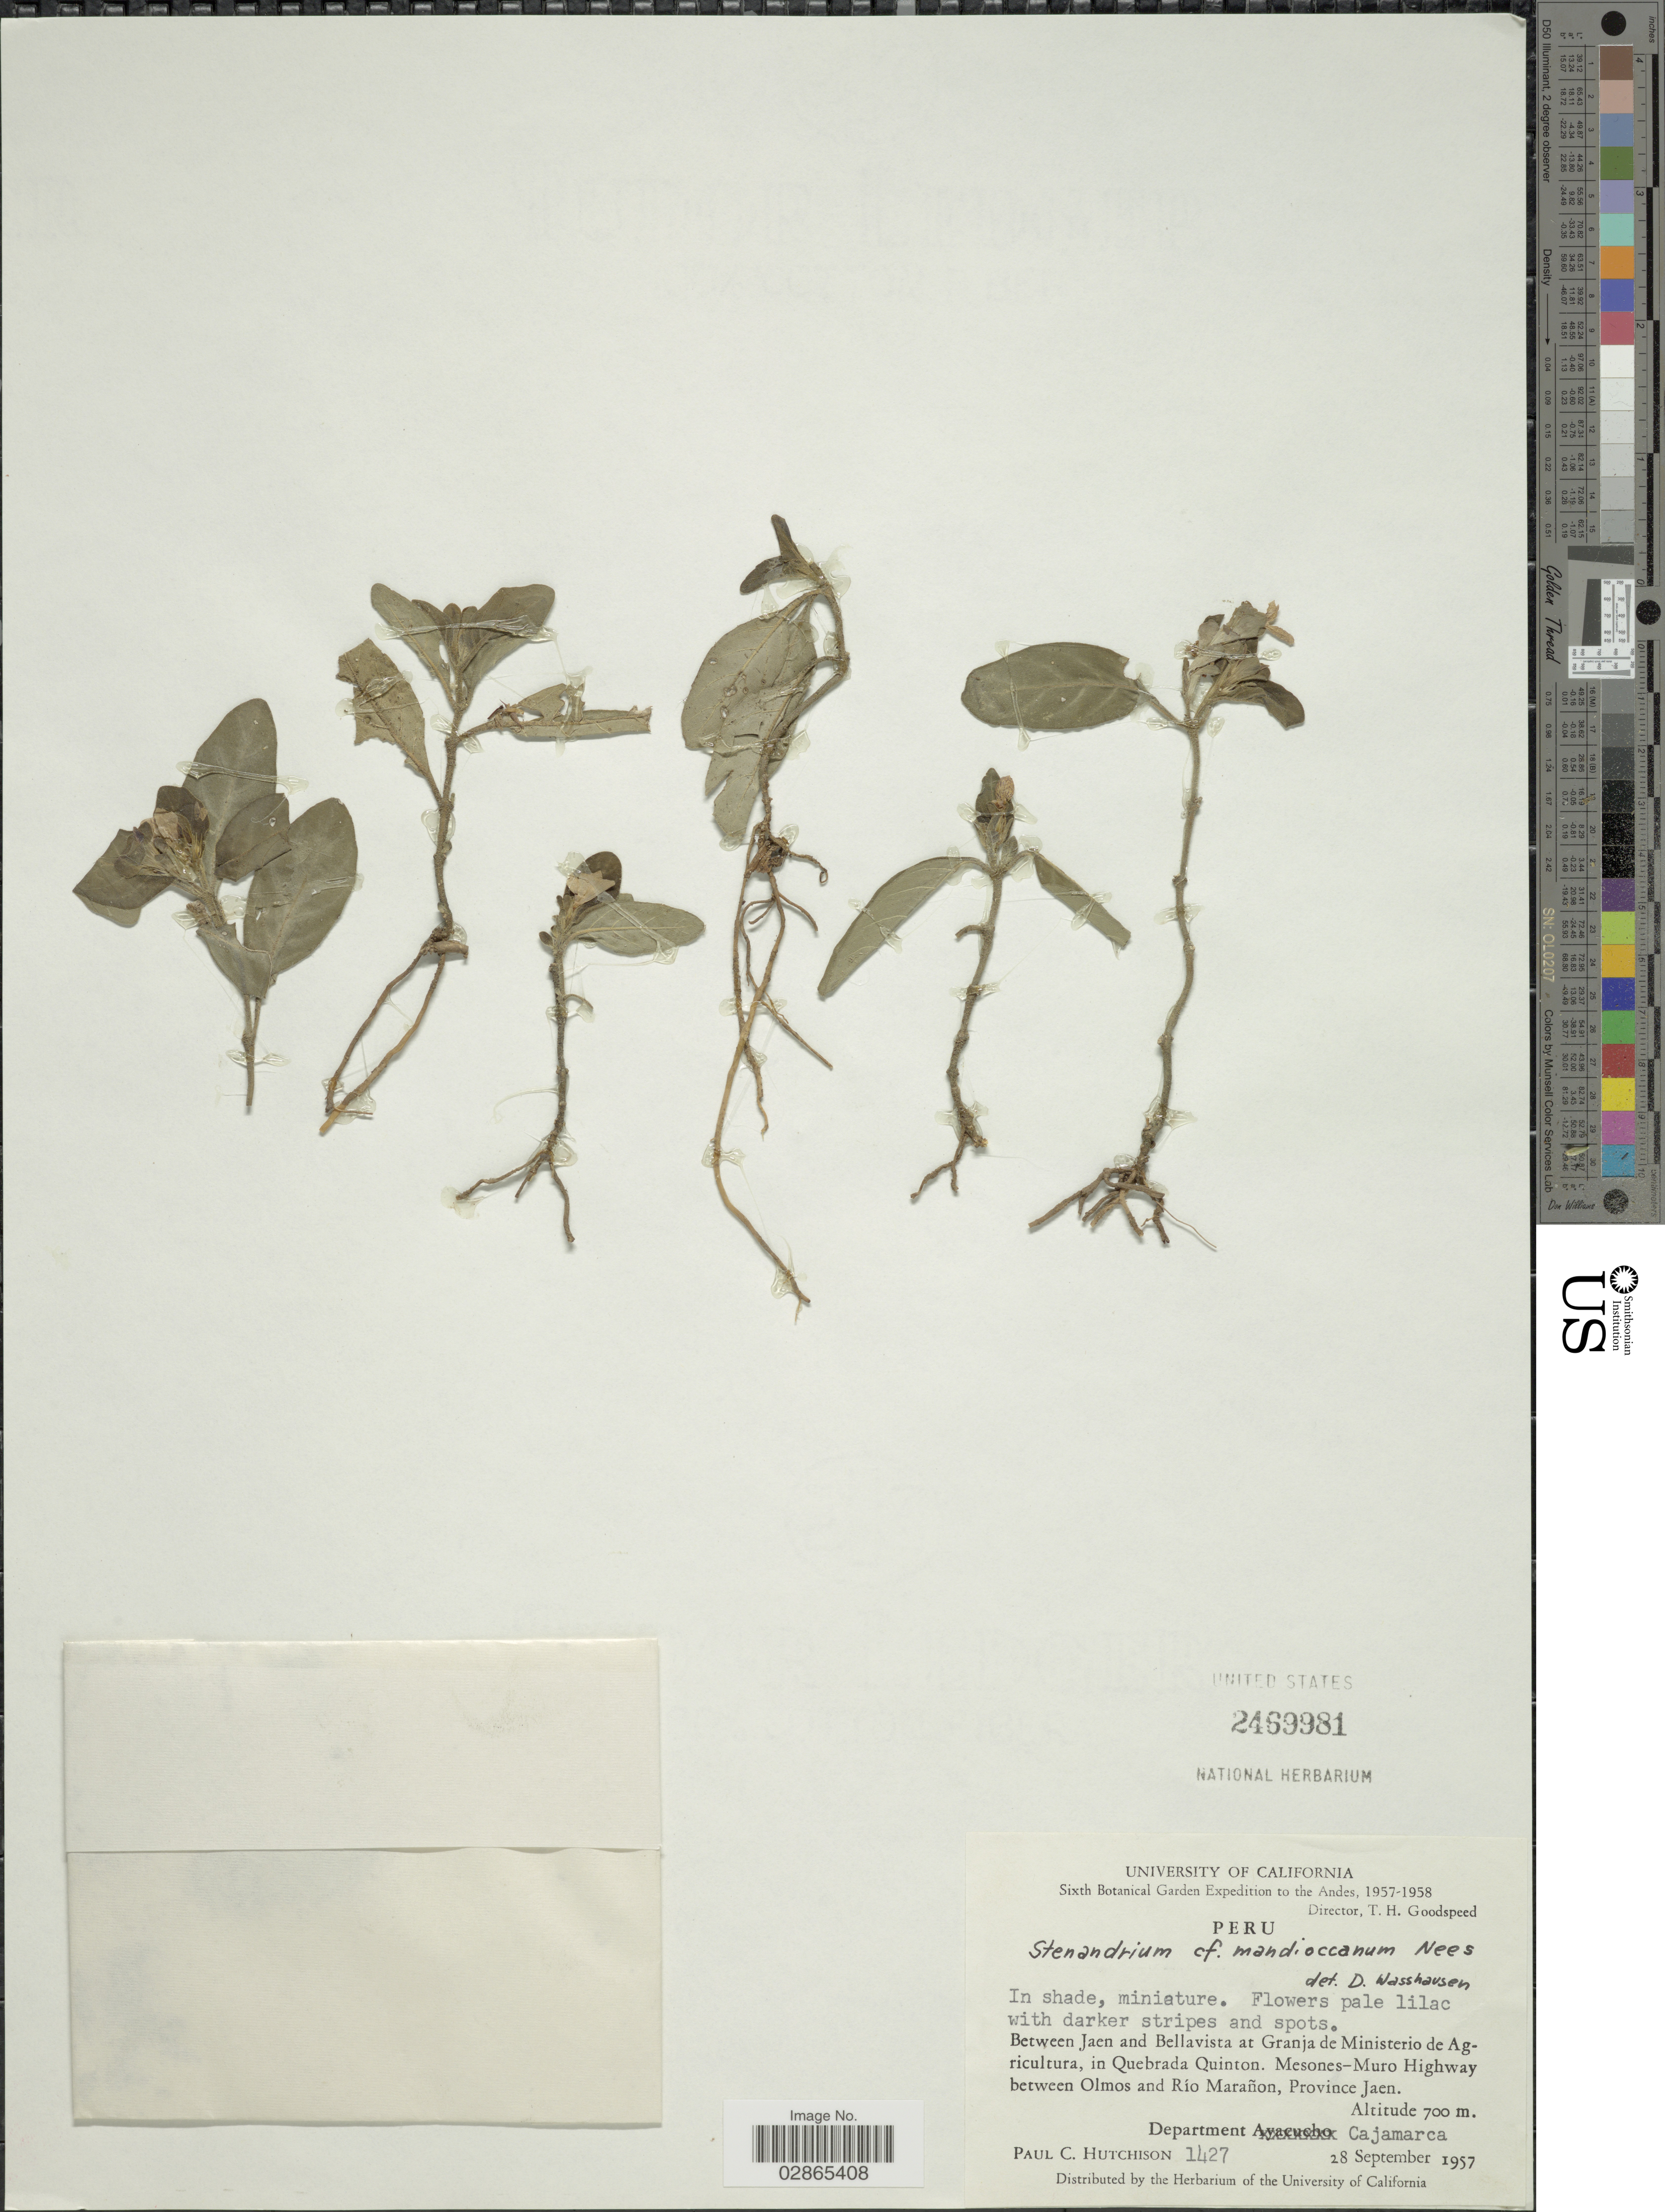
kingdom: Plantae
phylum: Tracheophyta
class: Magnoliopsida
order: Lamiales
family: Acanthaceae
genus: Stenandrium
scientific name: Stenandrium mandioccanum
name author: Nees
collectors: P. C. Hutchison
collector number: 1427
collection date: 1957-09-28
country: Peru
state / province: Cajamarca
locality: Between Jaen and Bellavista at Granja de Ministerio de Agricultura, in Quebrada Quinton. Mesones-Muro Highway between Olmos and Río Marañon, Province Jaen.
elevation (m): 700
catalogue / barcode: US 2469981